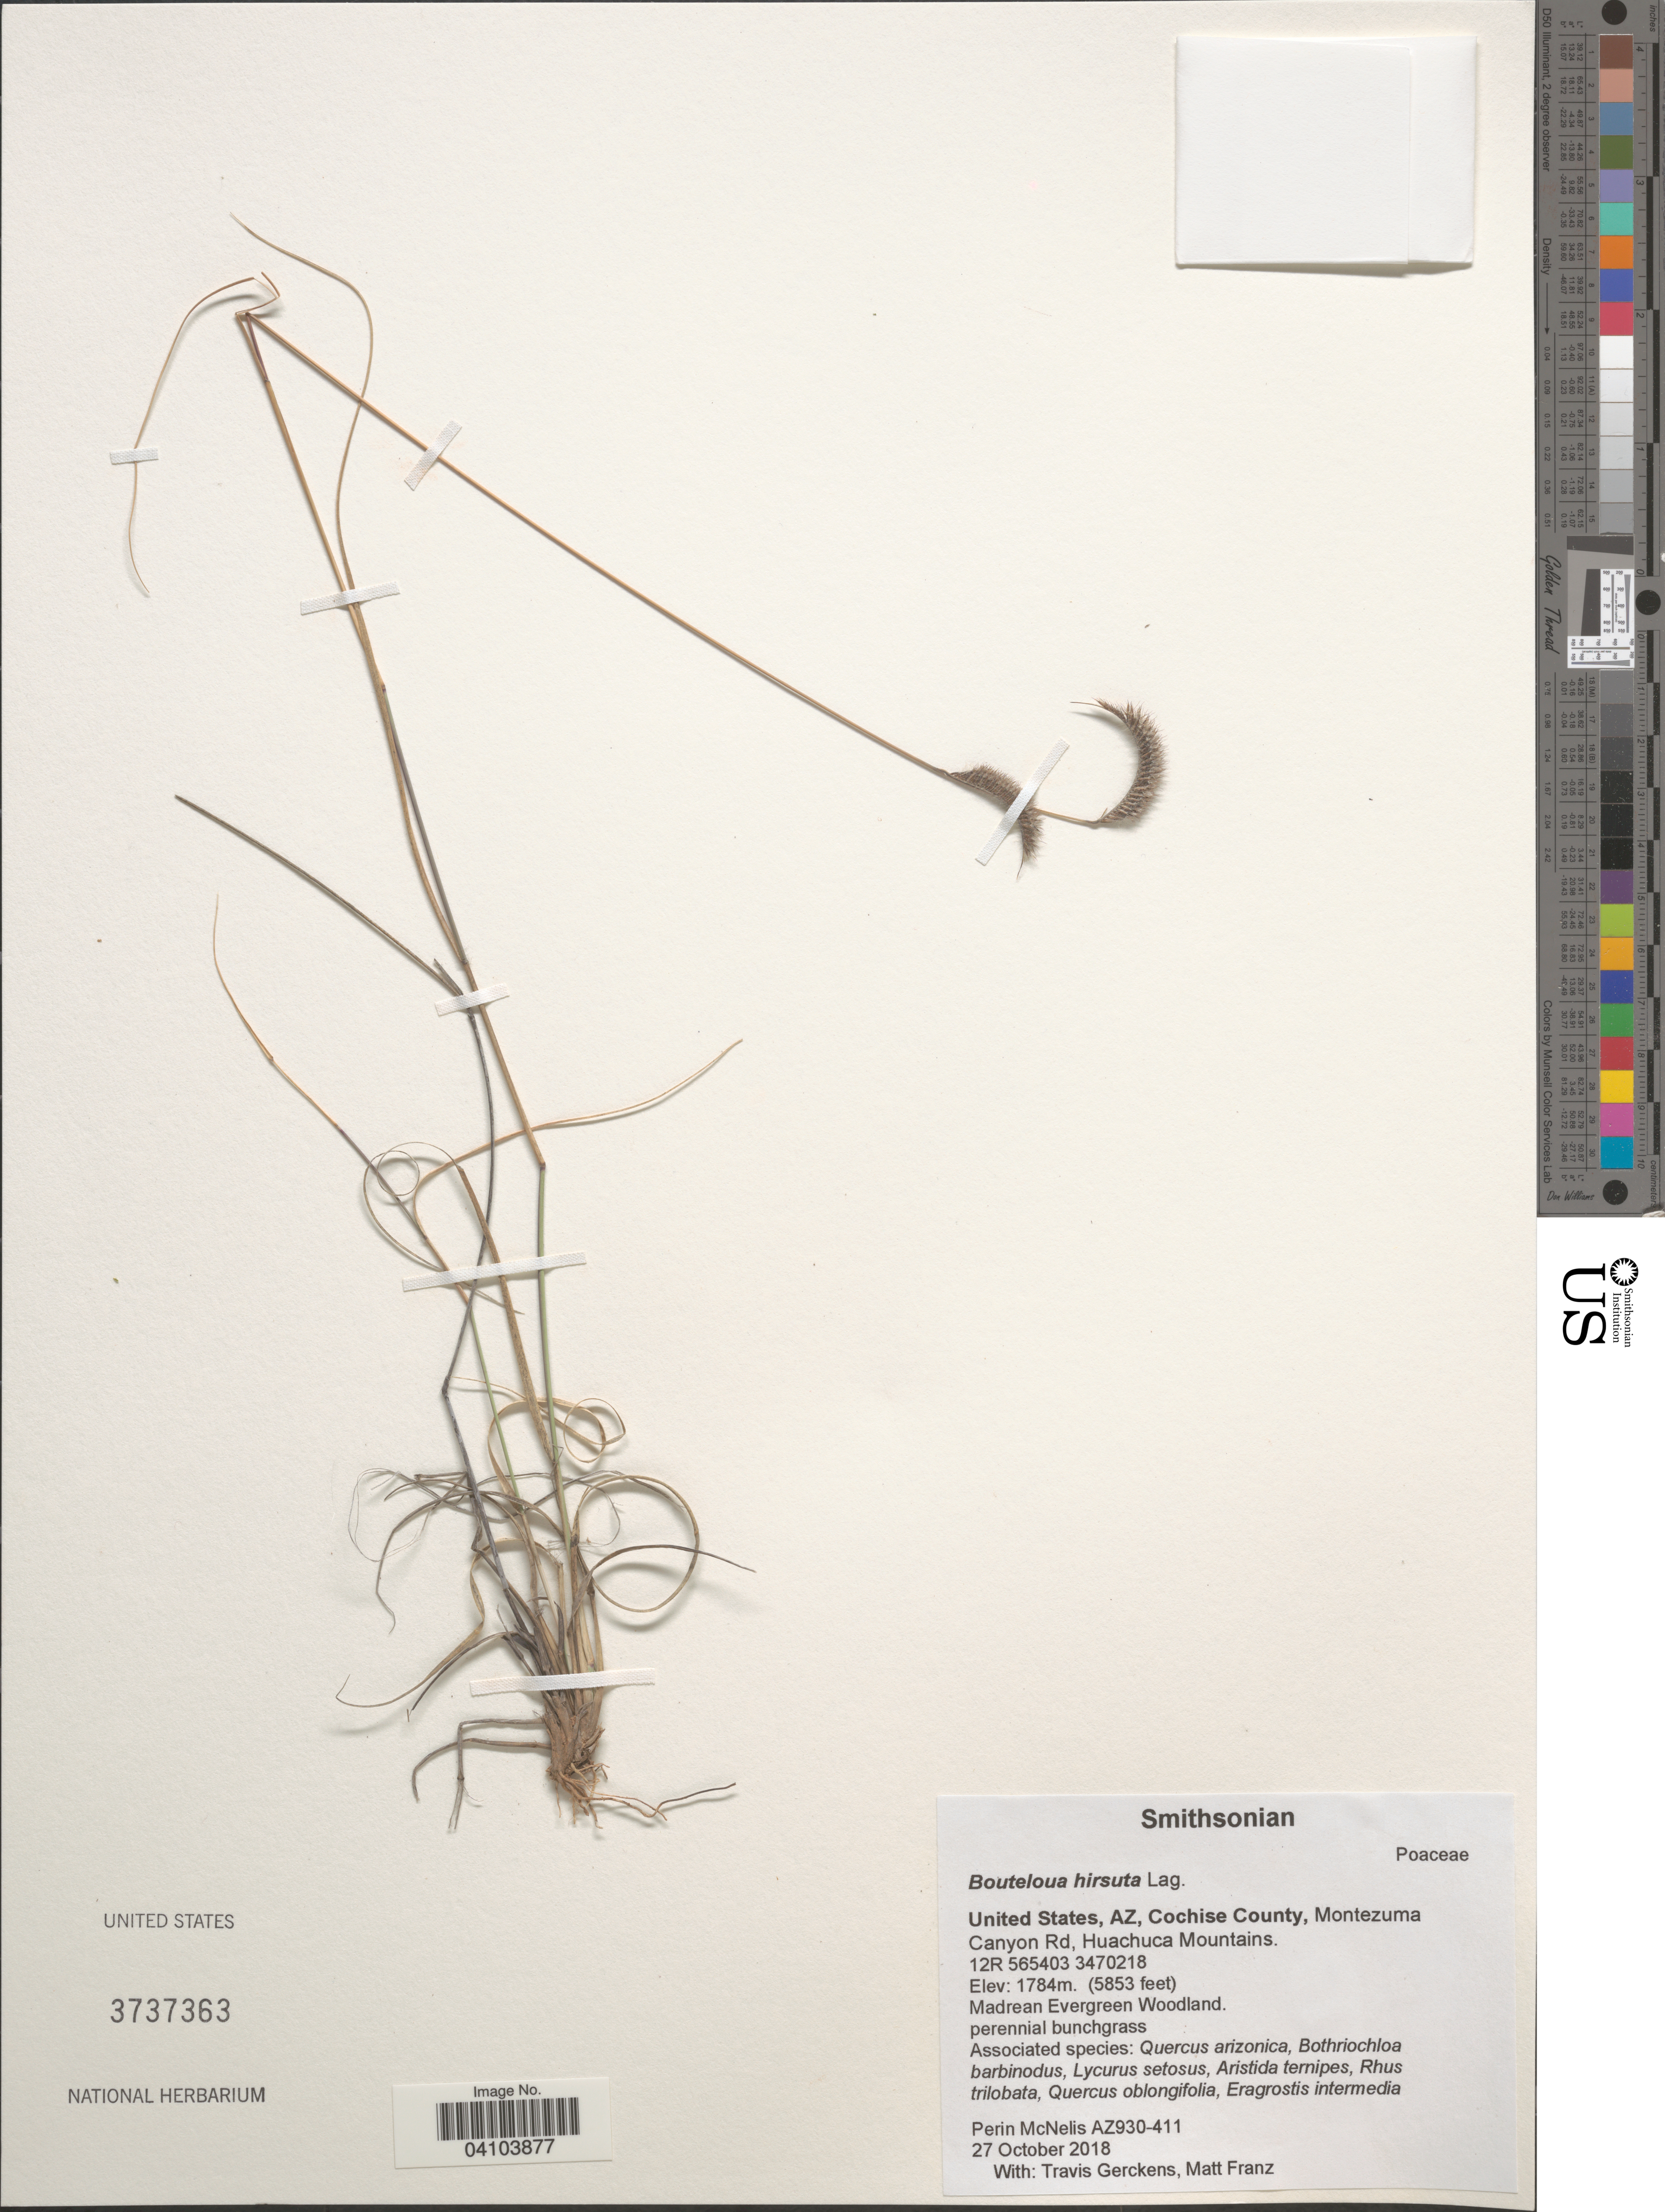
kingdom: Plantae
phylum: Tracheophyta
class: Liliopsida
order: Poales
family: Poaceae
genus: Bouteloua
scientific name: Bouteloua hirsuta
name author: Lag.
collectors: P. McNelis, T. Gerckens & M. Franz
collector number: AZ930-411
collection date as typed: Transcribed d/m/y: 27/10/2018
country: United States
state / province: Arizona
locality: Cochise County, Montezuma Canyon Rd, Huachua Mountains. 12R 565403 3470218.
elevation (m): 1784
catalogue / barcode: US 3737363